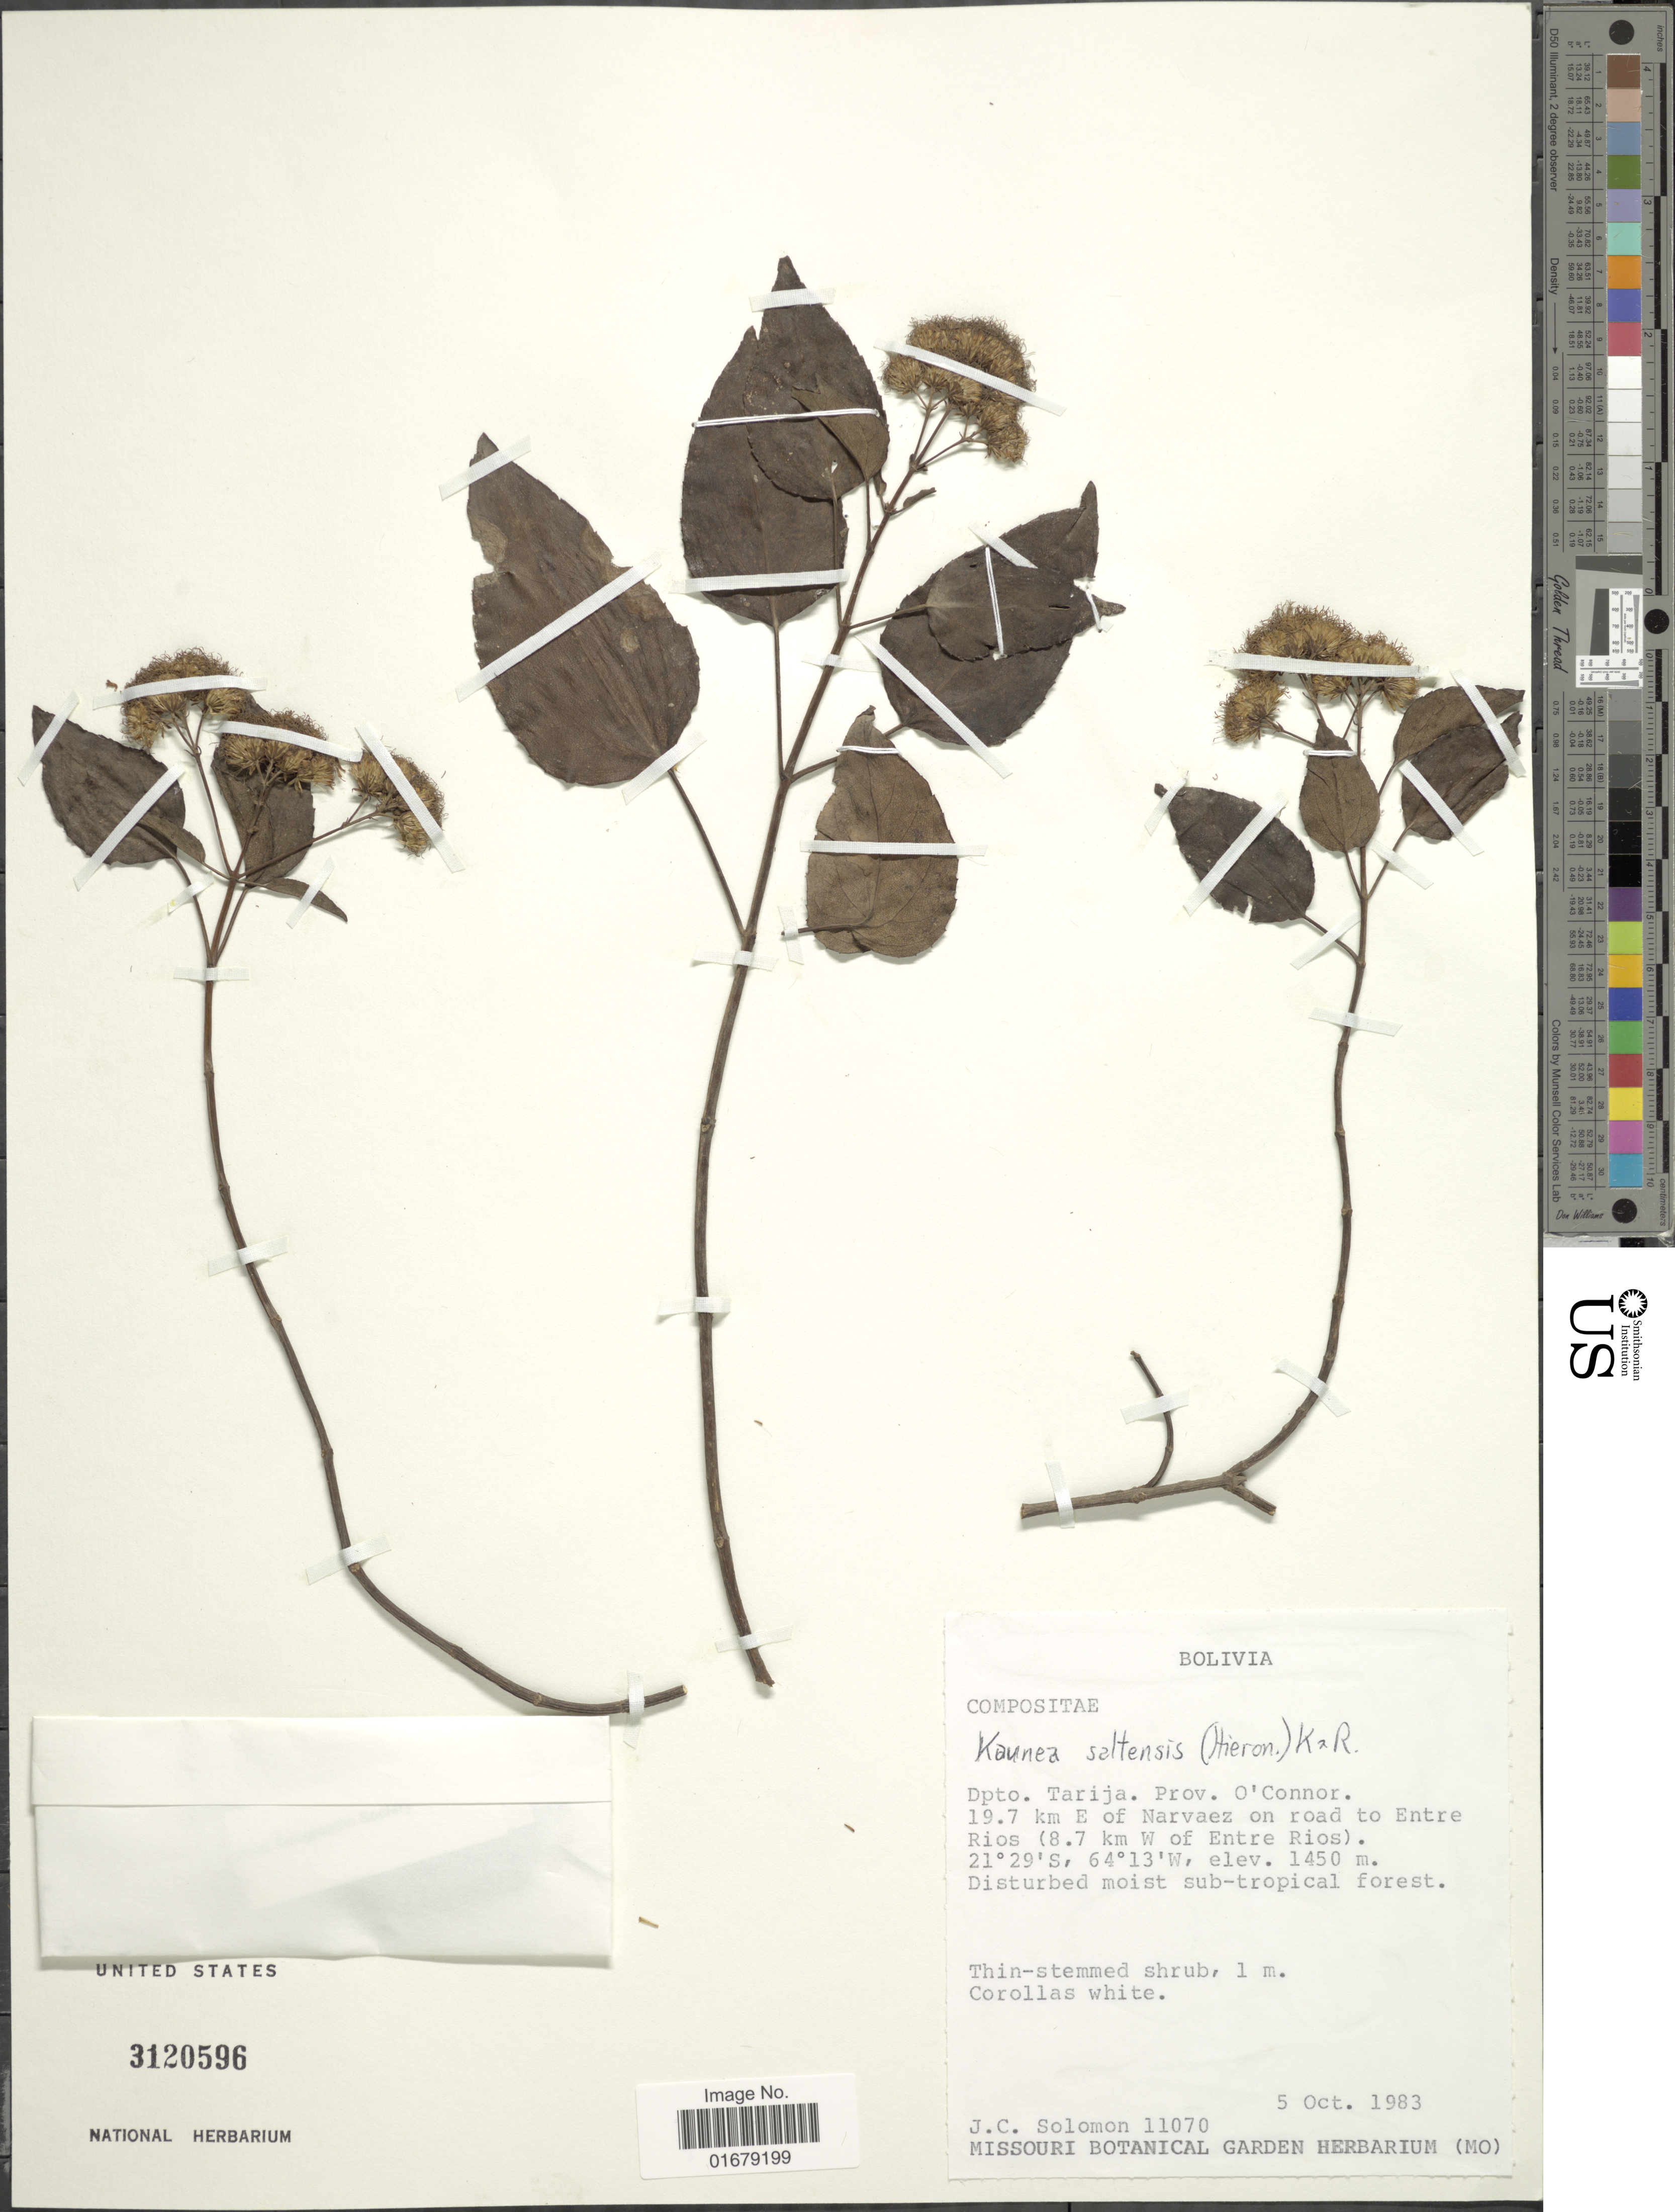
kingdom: Plantae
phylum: Tracheophyta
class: Magnoliopsida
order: Asterales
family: Asteraceae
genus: Kaunia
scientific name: Kaunia saltensis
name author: (Hieron.) R.M. King & H. Rob.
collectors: J. C. Solomon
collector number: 11070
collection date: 1983-10-05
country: Bolivia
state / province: Tarija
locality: Dpto. Tarija. Prov. O'Connor. 19.7 km E of Narvaez on road to Entre Rios (8.7 km W of Entre Rios)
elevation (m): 1450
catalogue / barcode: US 3120596